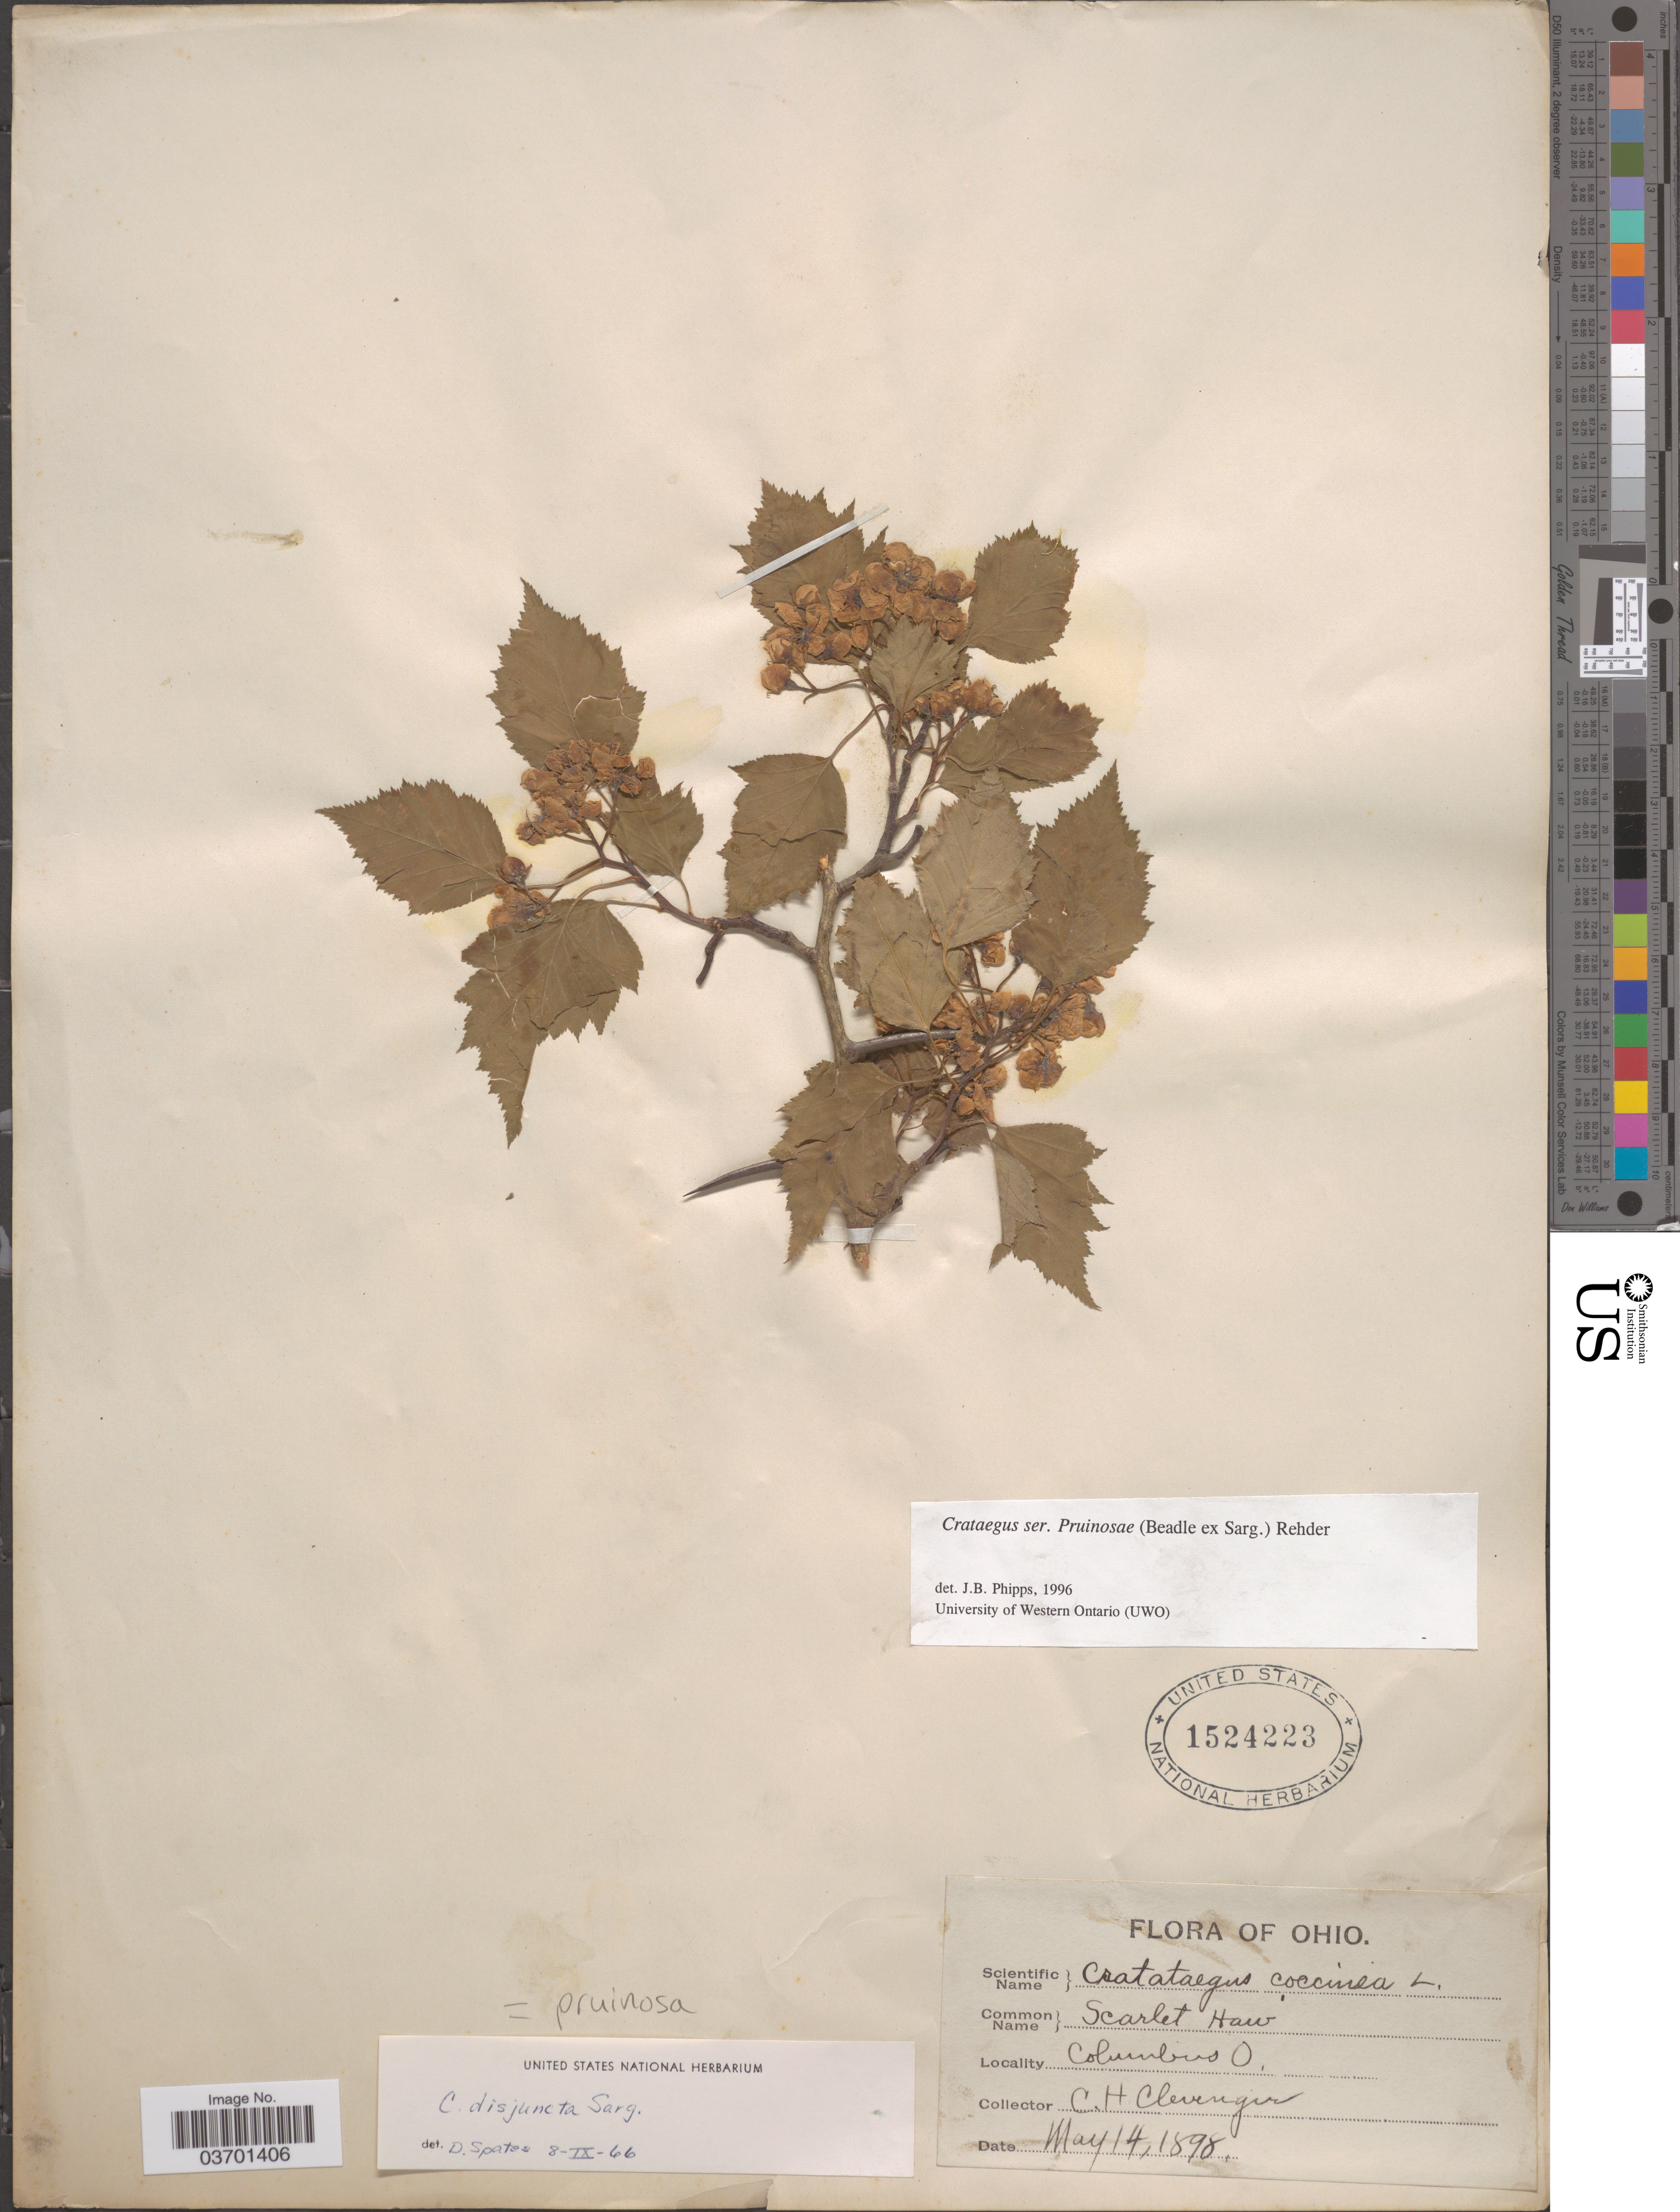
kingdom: Plantae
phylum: Tracheophyta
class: Magnoliopsida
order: Rosales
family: Rosaceae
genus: Crataegus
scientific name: Crataegus pruinosa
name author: (H.L. Wendl.) K. Koch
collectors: C. H. Clevenger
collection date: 1898-05-14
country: United States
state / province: Ohio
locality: Columbus.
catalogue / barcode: US 1524223